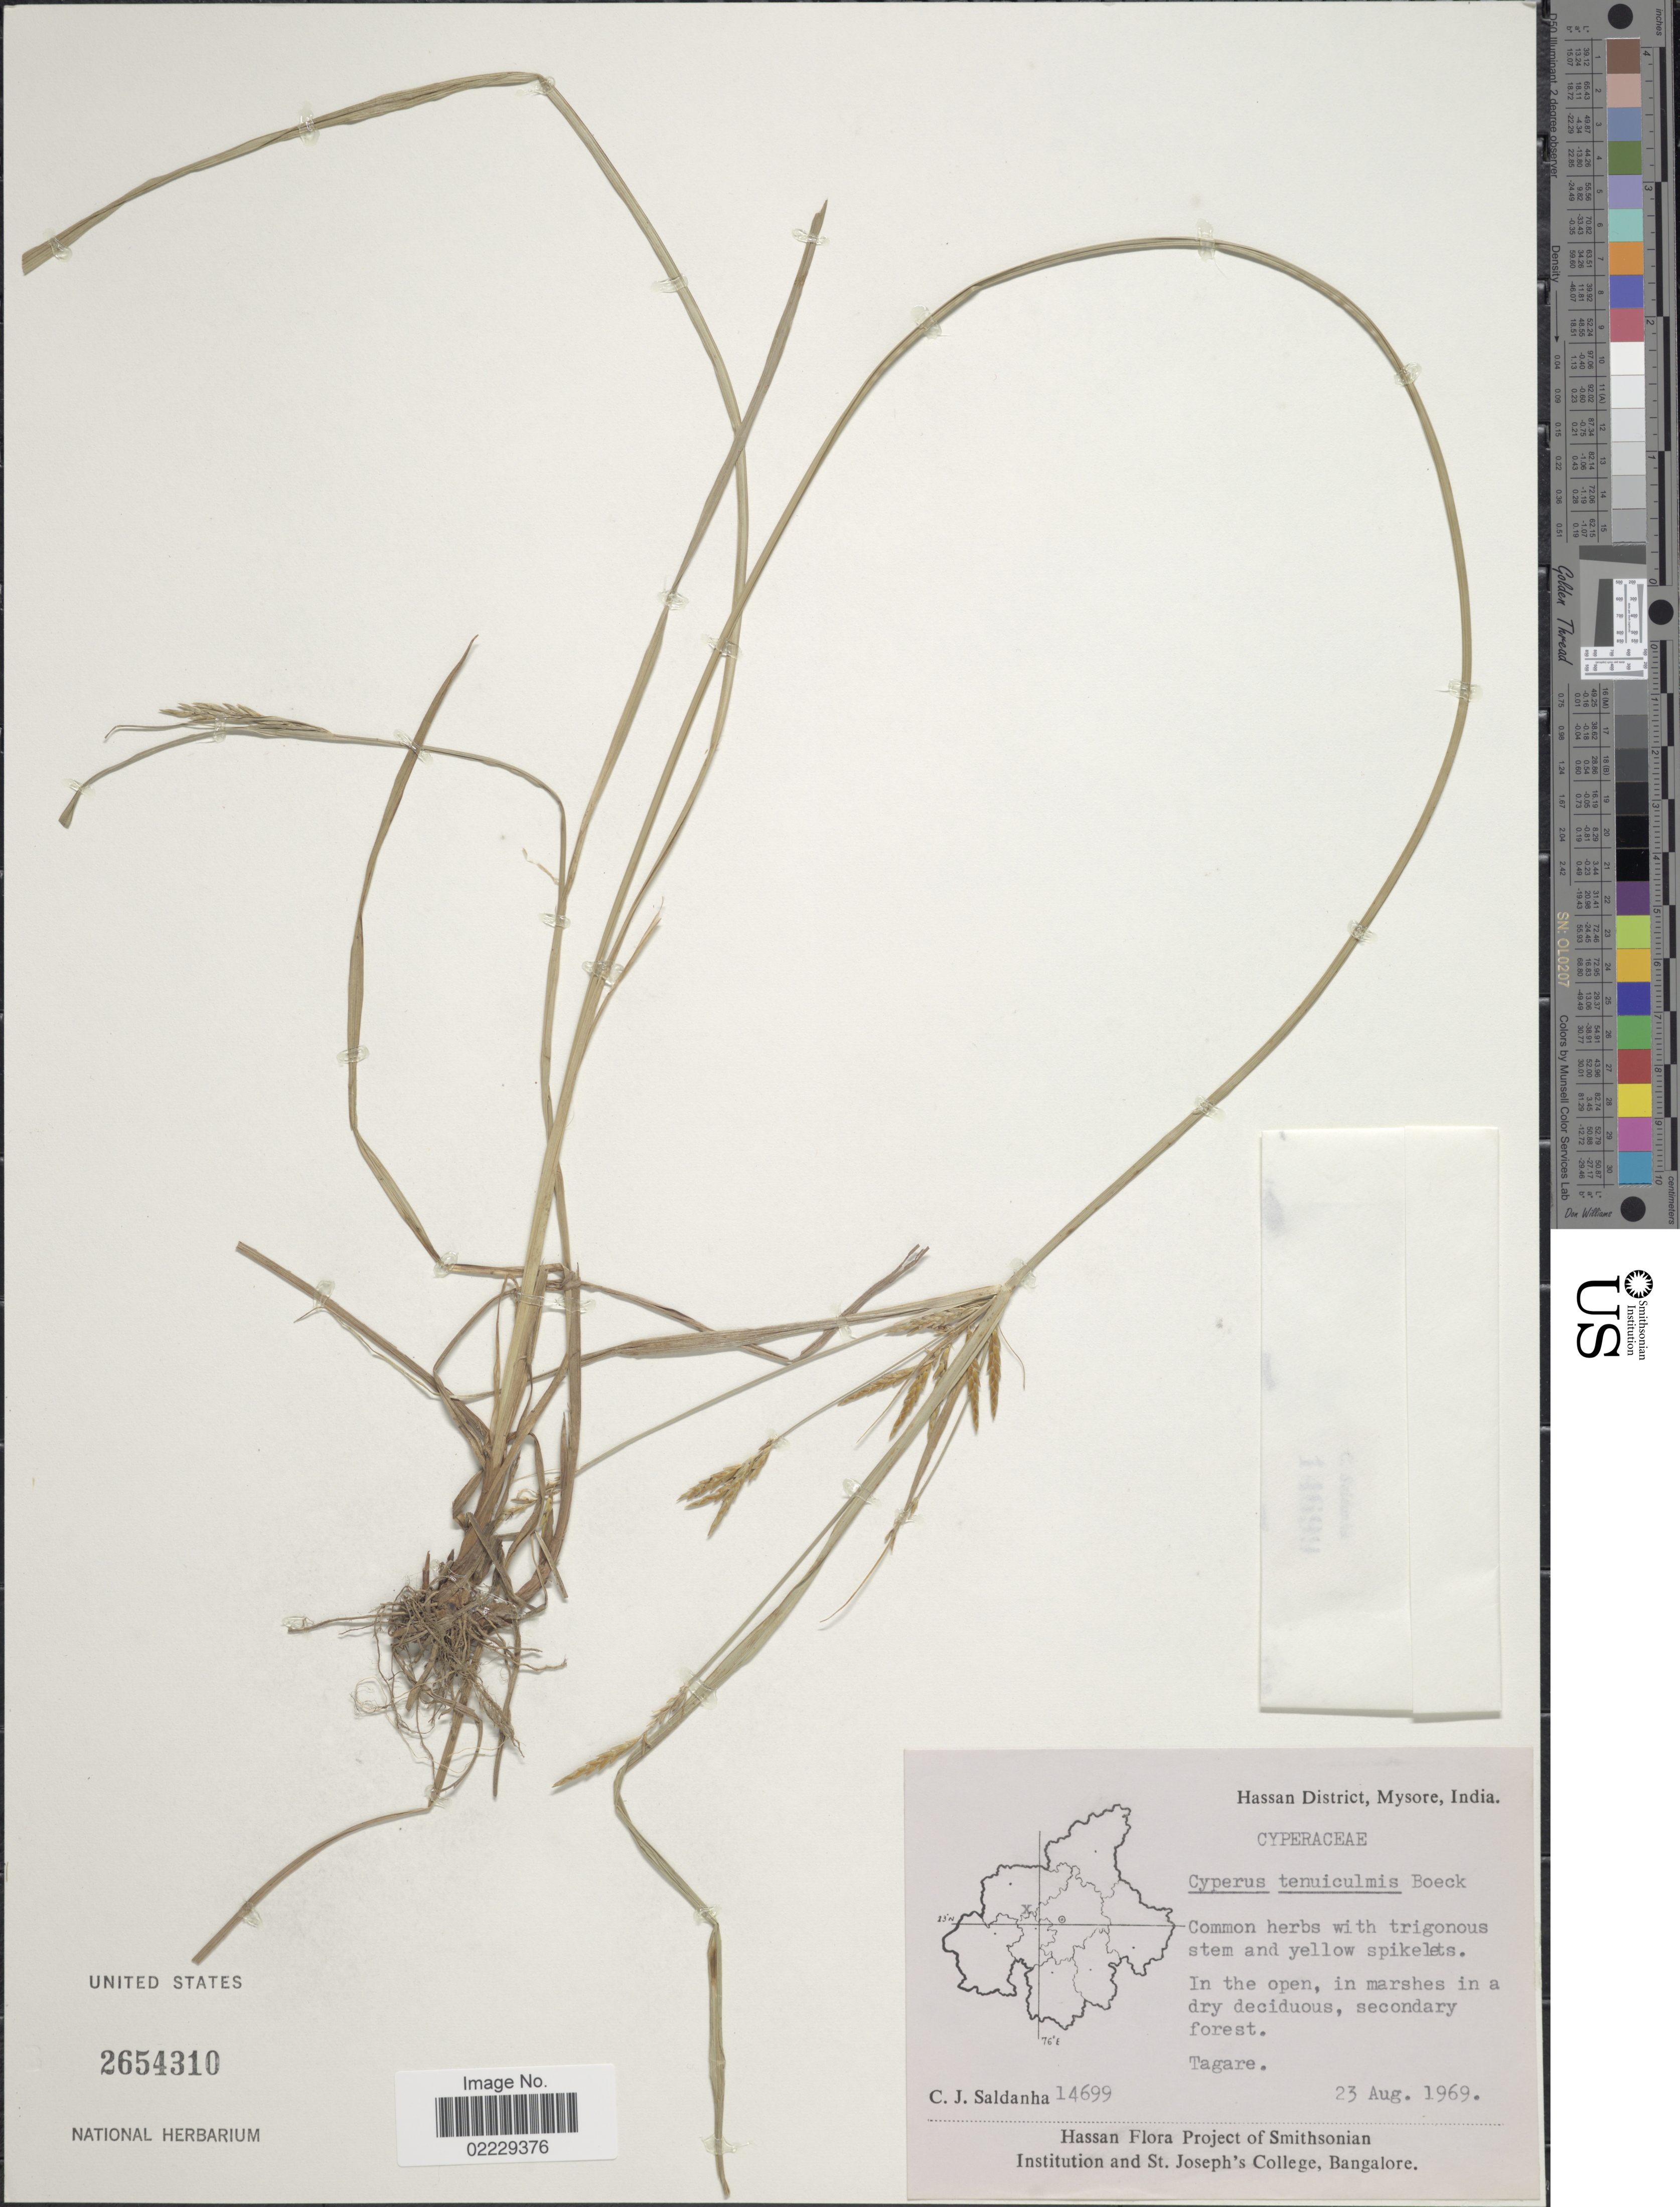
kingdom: Plantae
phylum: Tracheophyta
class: Liliopsida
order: Poales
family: Cyperaceae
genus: Cyperus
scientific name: Cyperus tenuiculmis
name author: Boeckeler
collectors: C. J. Saldanha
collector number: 14699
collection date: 1969-08-23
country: India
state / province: Karnataka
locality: Hassan District, Mysore, Tagare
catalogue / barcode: US 2654310